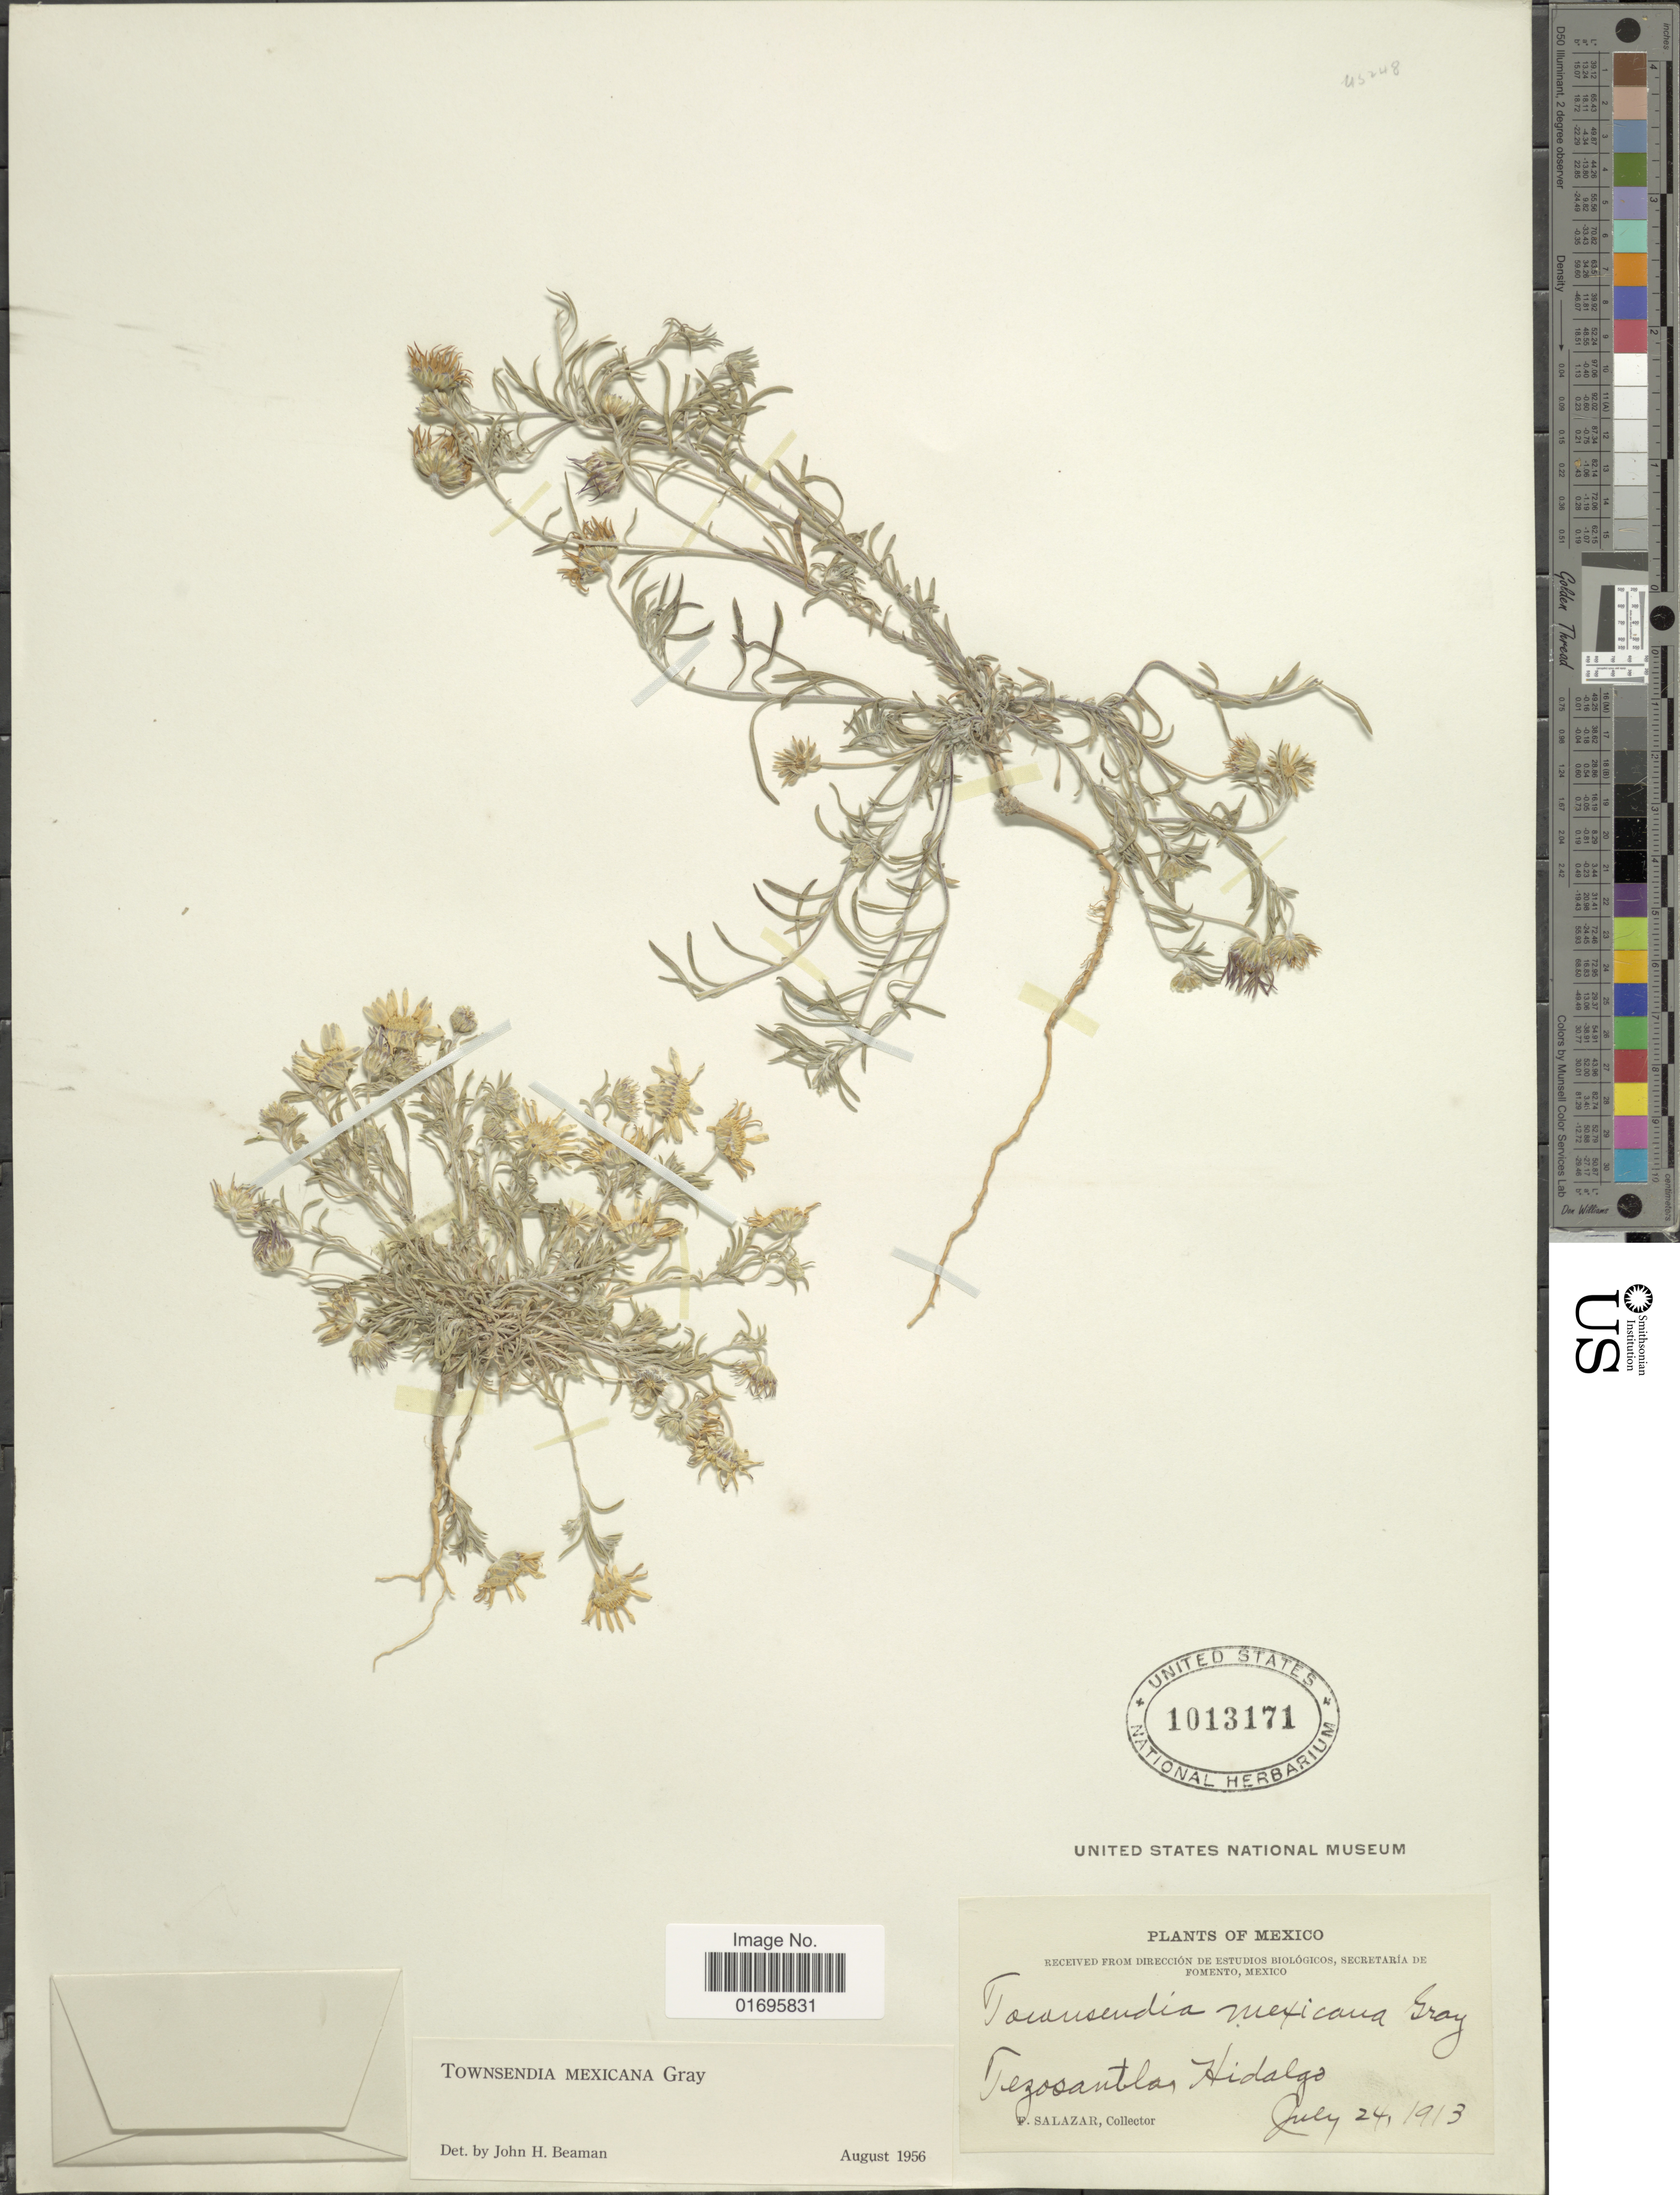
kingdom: Plantae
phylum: Tracheophyta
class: Magnoliopsida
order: Asterales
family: Asteraceae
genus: Townsendia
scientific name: Townsendia mexicana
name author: A. Gray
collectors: P. Salazar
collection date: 1913-07-24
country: Mexico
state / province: Hidalgo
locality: Tezpsantlas, Hidalgo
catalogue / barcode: US 1013171